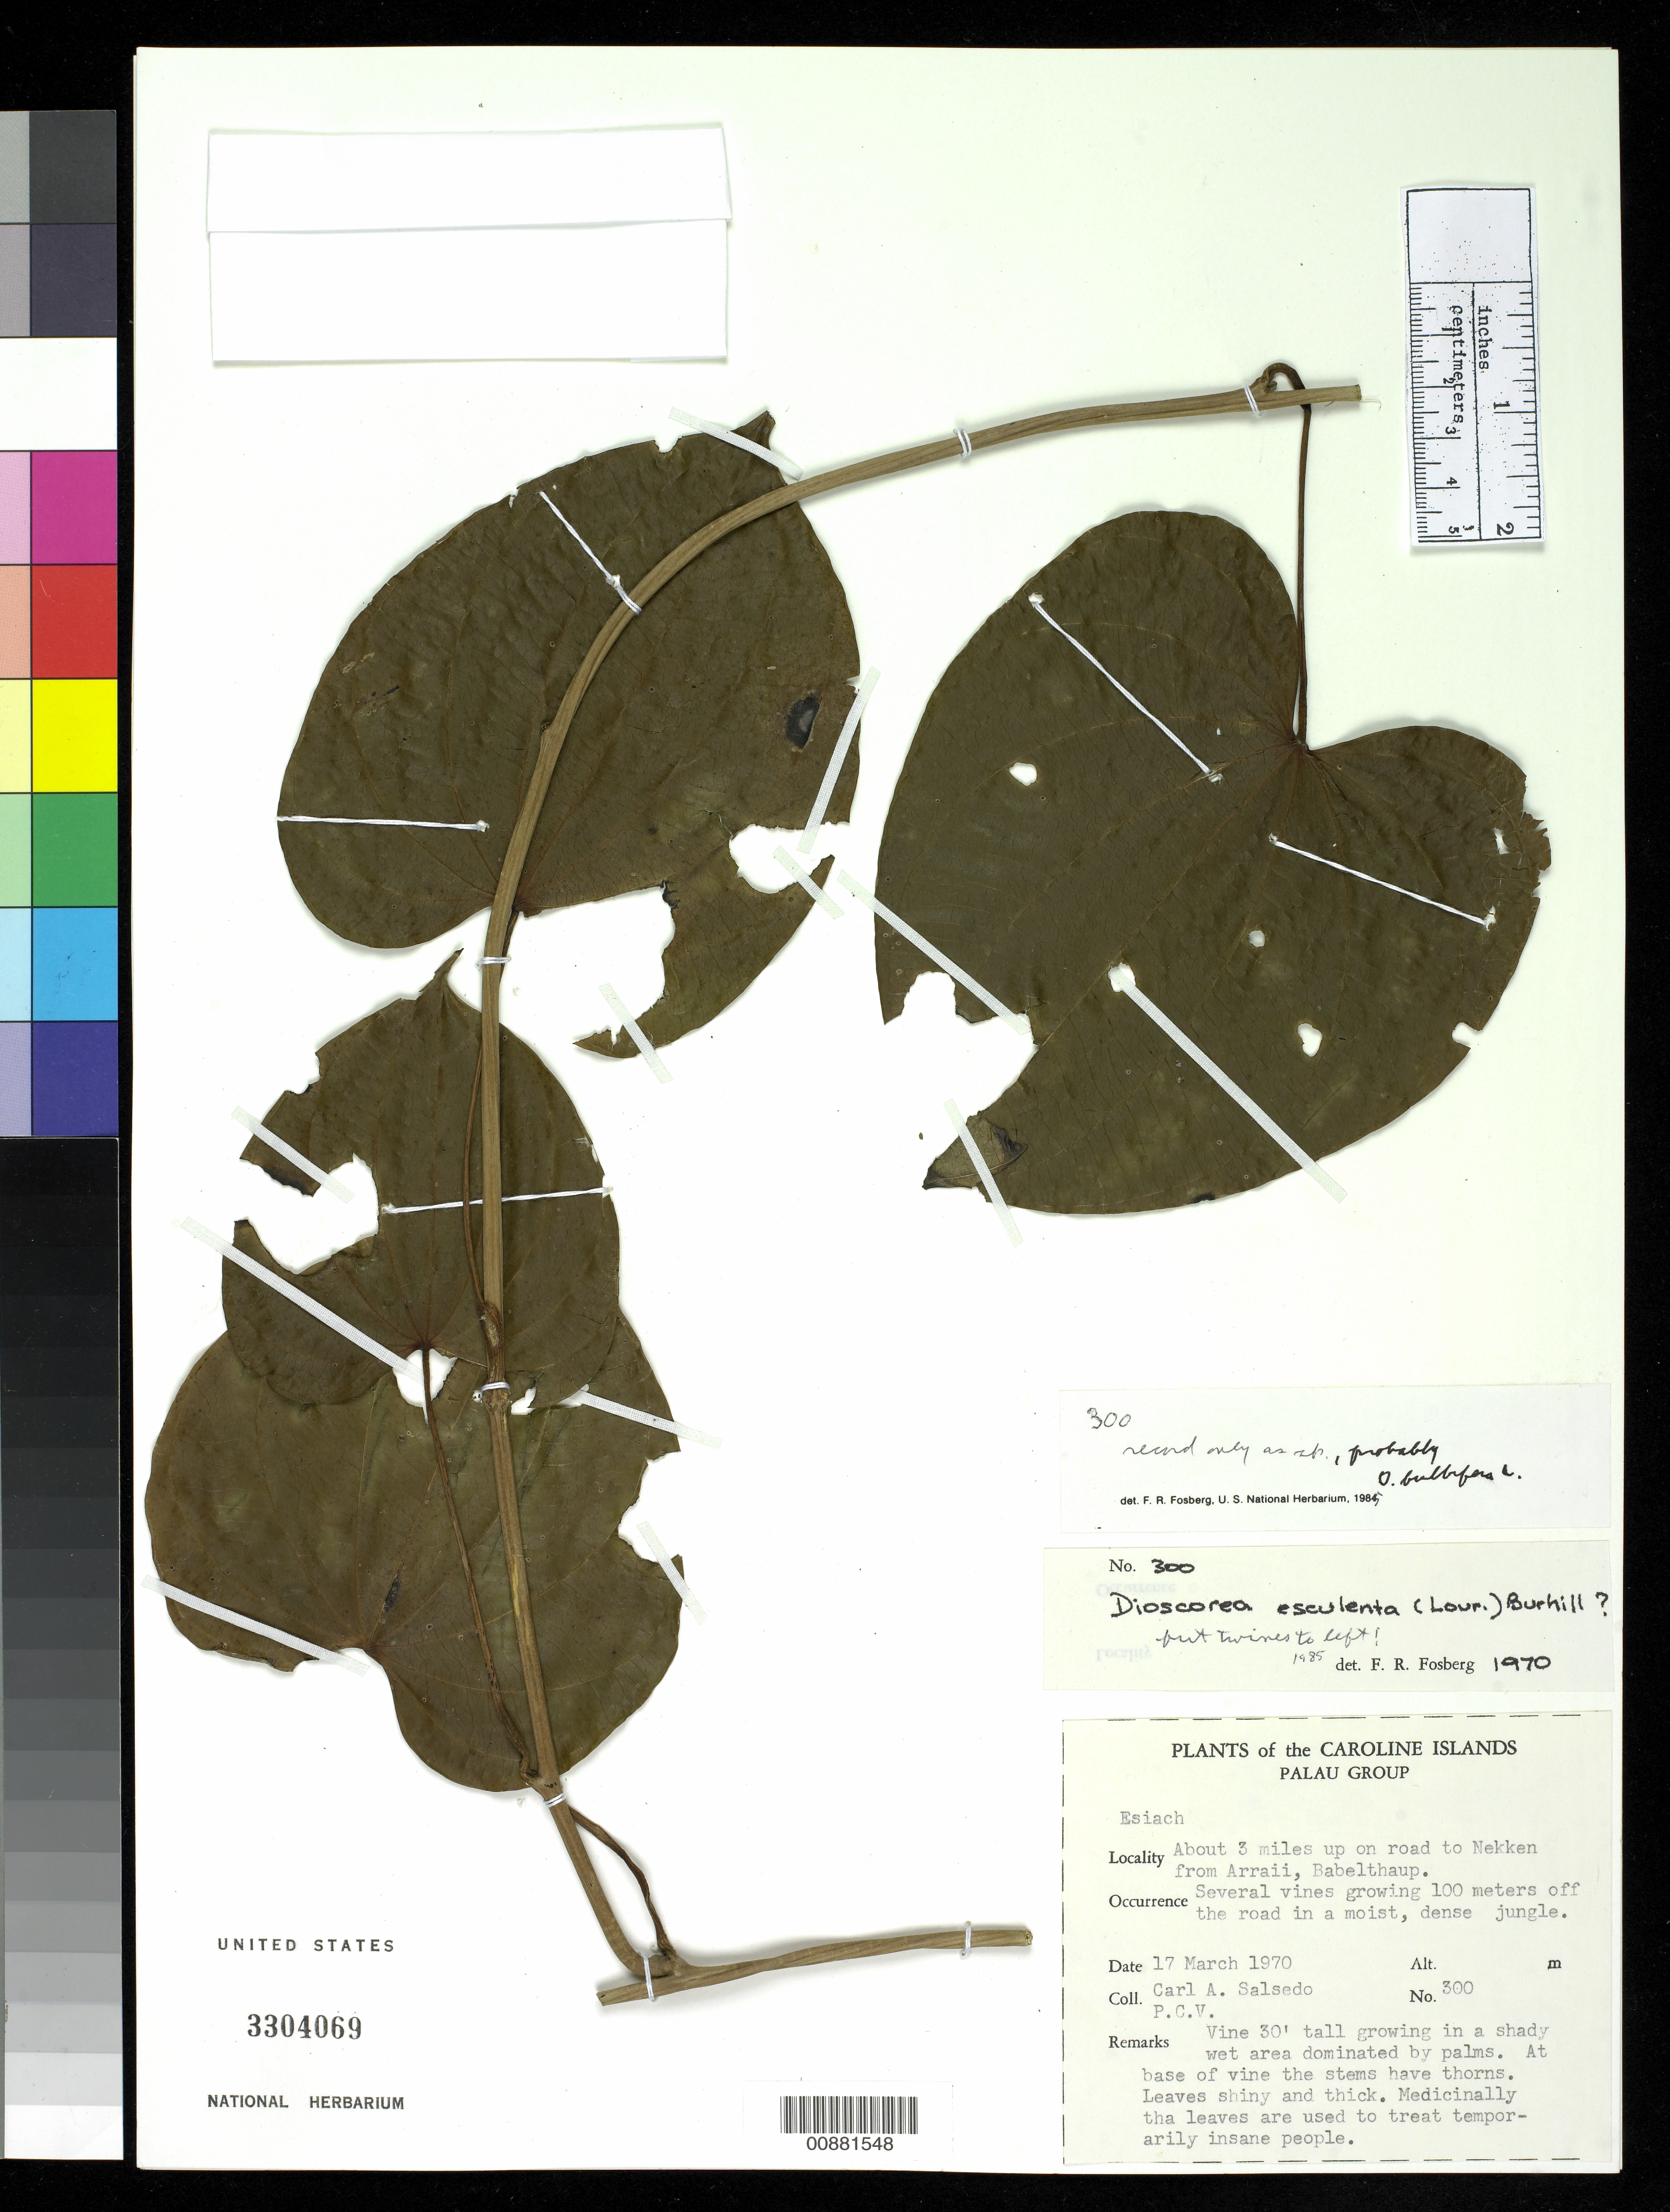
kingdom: Plantae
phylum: Tracheophyta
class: Liliopsida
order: Dioscoreales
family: Dioscoreaceae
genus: Dioscorea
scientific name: Dioscorea bulbifera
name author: L.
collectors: C.A. Salsedo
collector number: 300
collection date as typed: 17 Mar 1970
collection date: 1970-03-17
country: Palau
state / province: Airai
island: Babeldaob [Babelthuap]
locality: About 3 miles up on road to Nekken from Arraii, Babelthaup.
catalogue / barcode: US 3304069